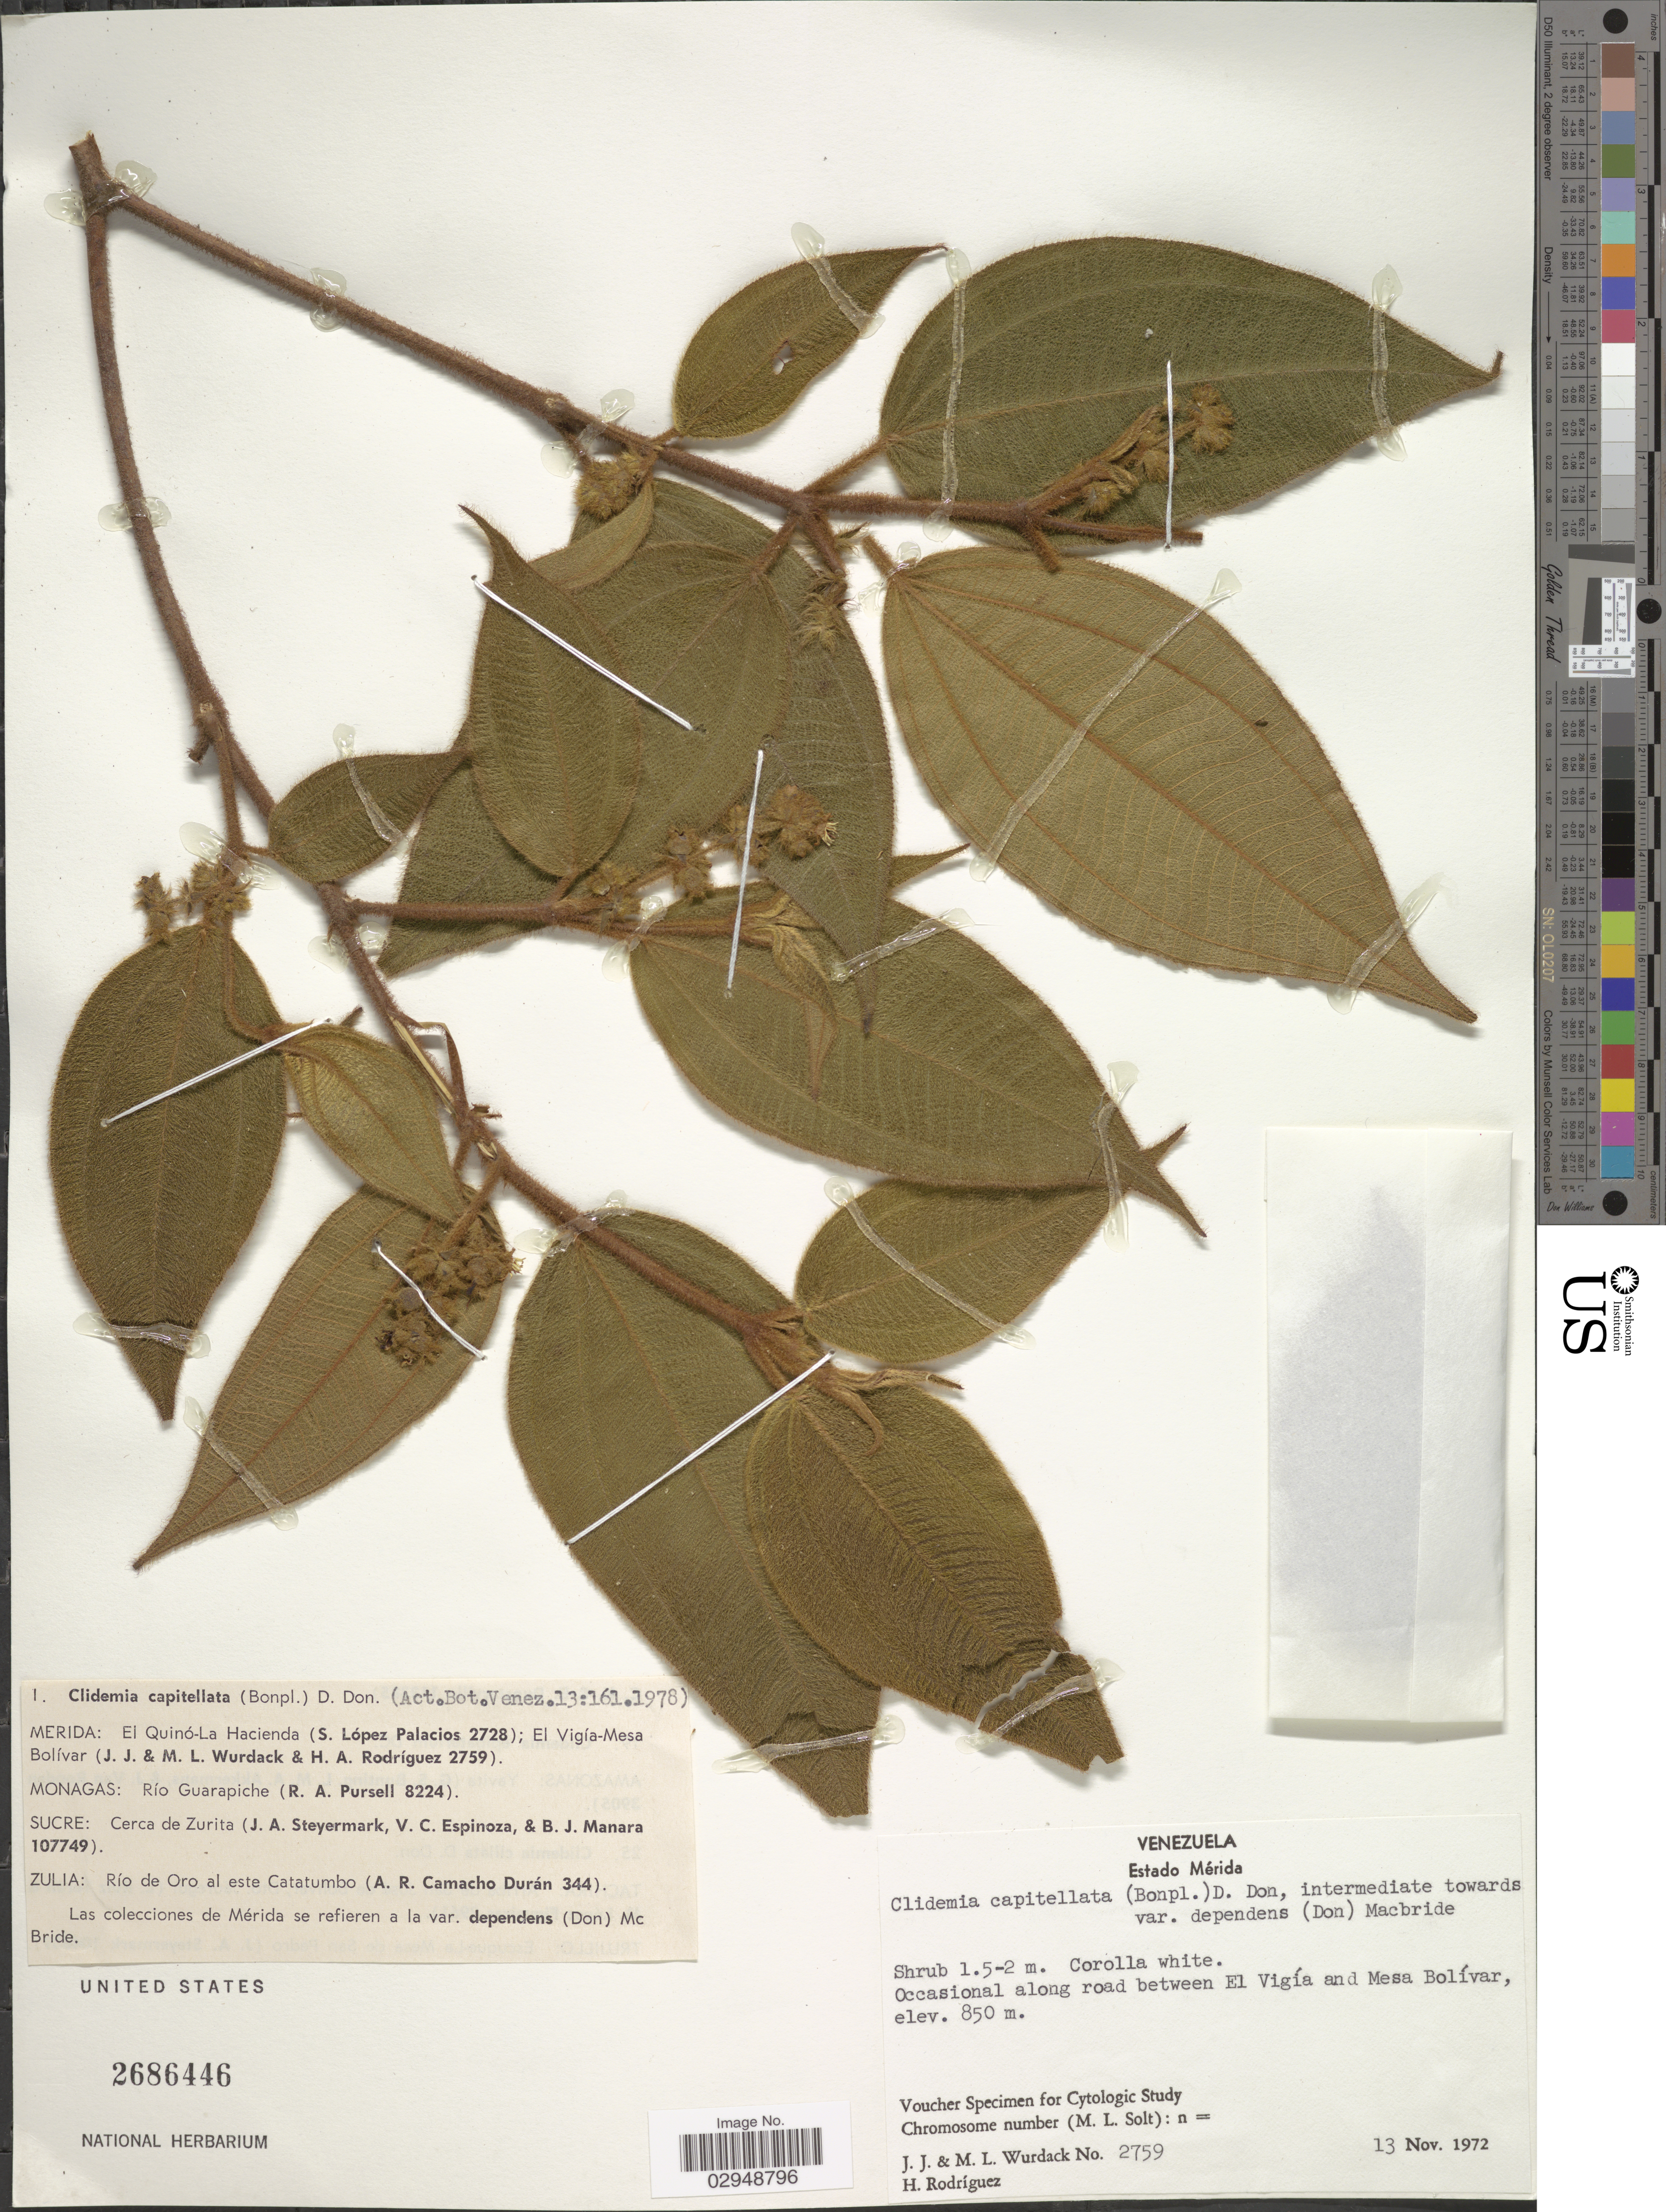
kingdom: Plantae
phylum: Tracheophyta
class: Magnoliopsida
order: Myrtales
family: Melastomataceae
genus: Clidemia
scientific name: Clidemia capitellata var. dependens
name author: (Pav. & D. Don) J.F. Macbr.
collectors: J. J. Wurdack, M. L. Wurdack & H. Rodríguez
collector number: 2759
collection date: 1972-11-13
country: Venezuela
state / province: Mérida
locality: Estado Mérida. Occasional along road between El Vigía and Mesa Bolívar.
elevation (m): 850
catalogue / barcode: US 2686446